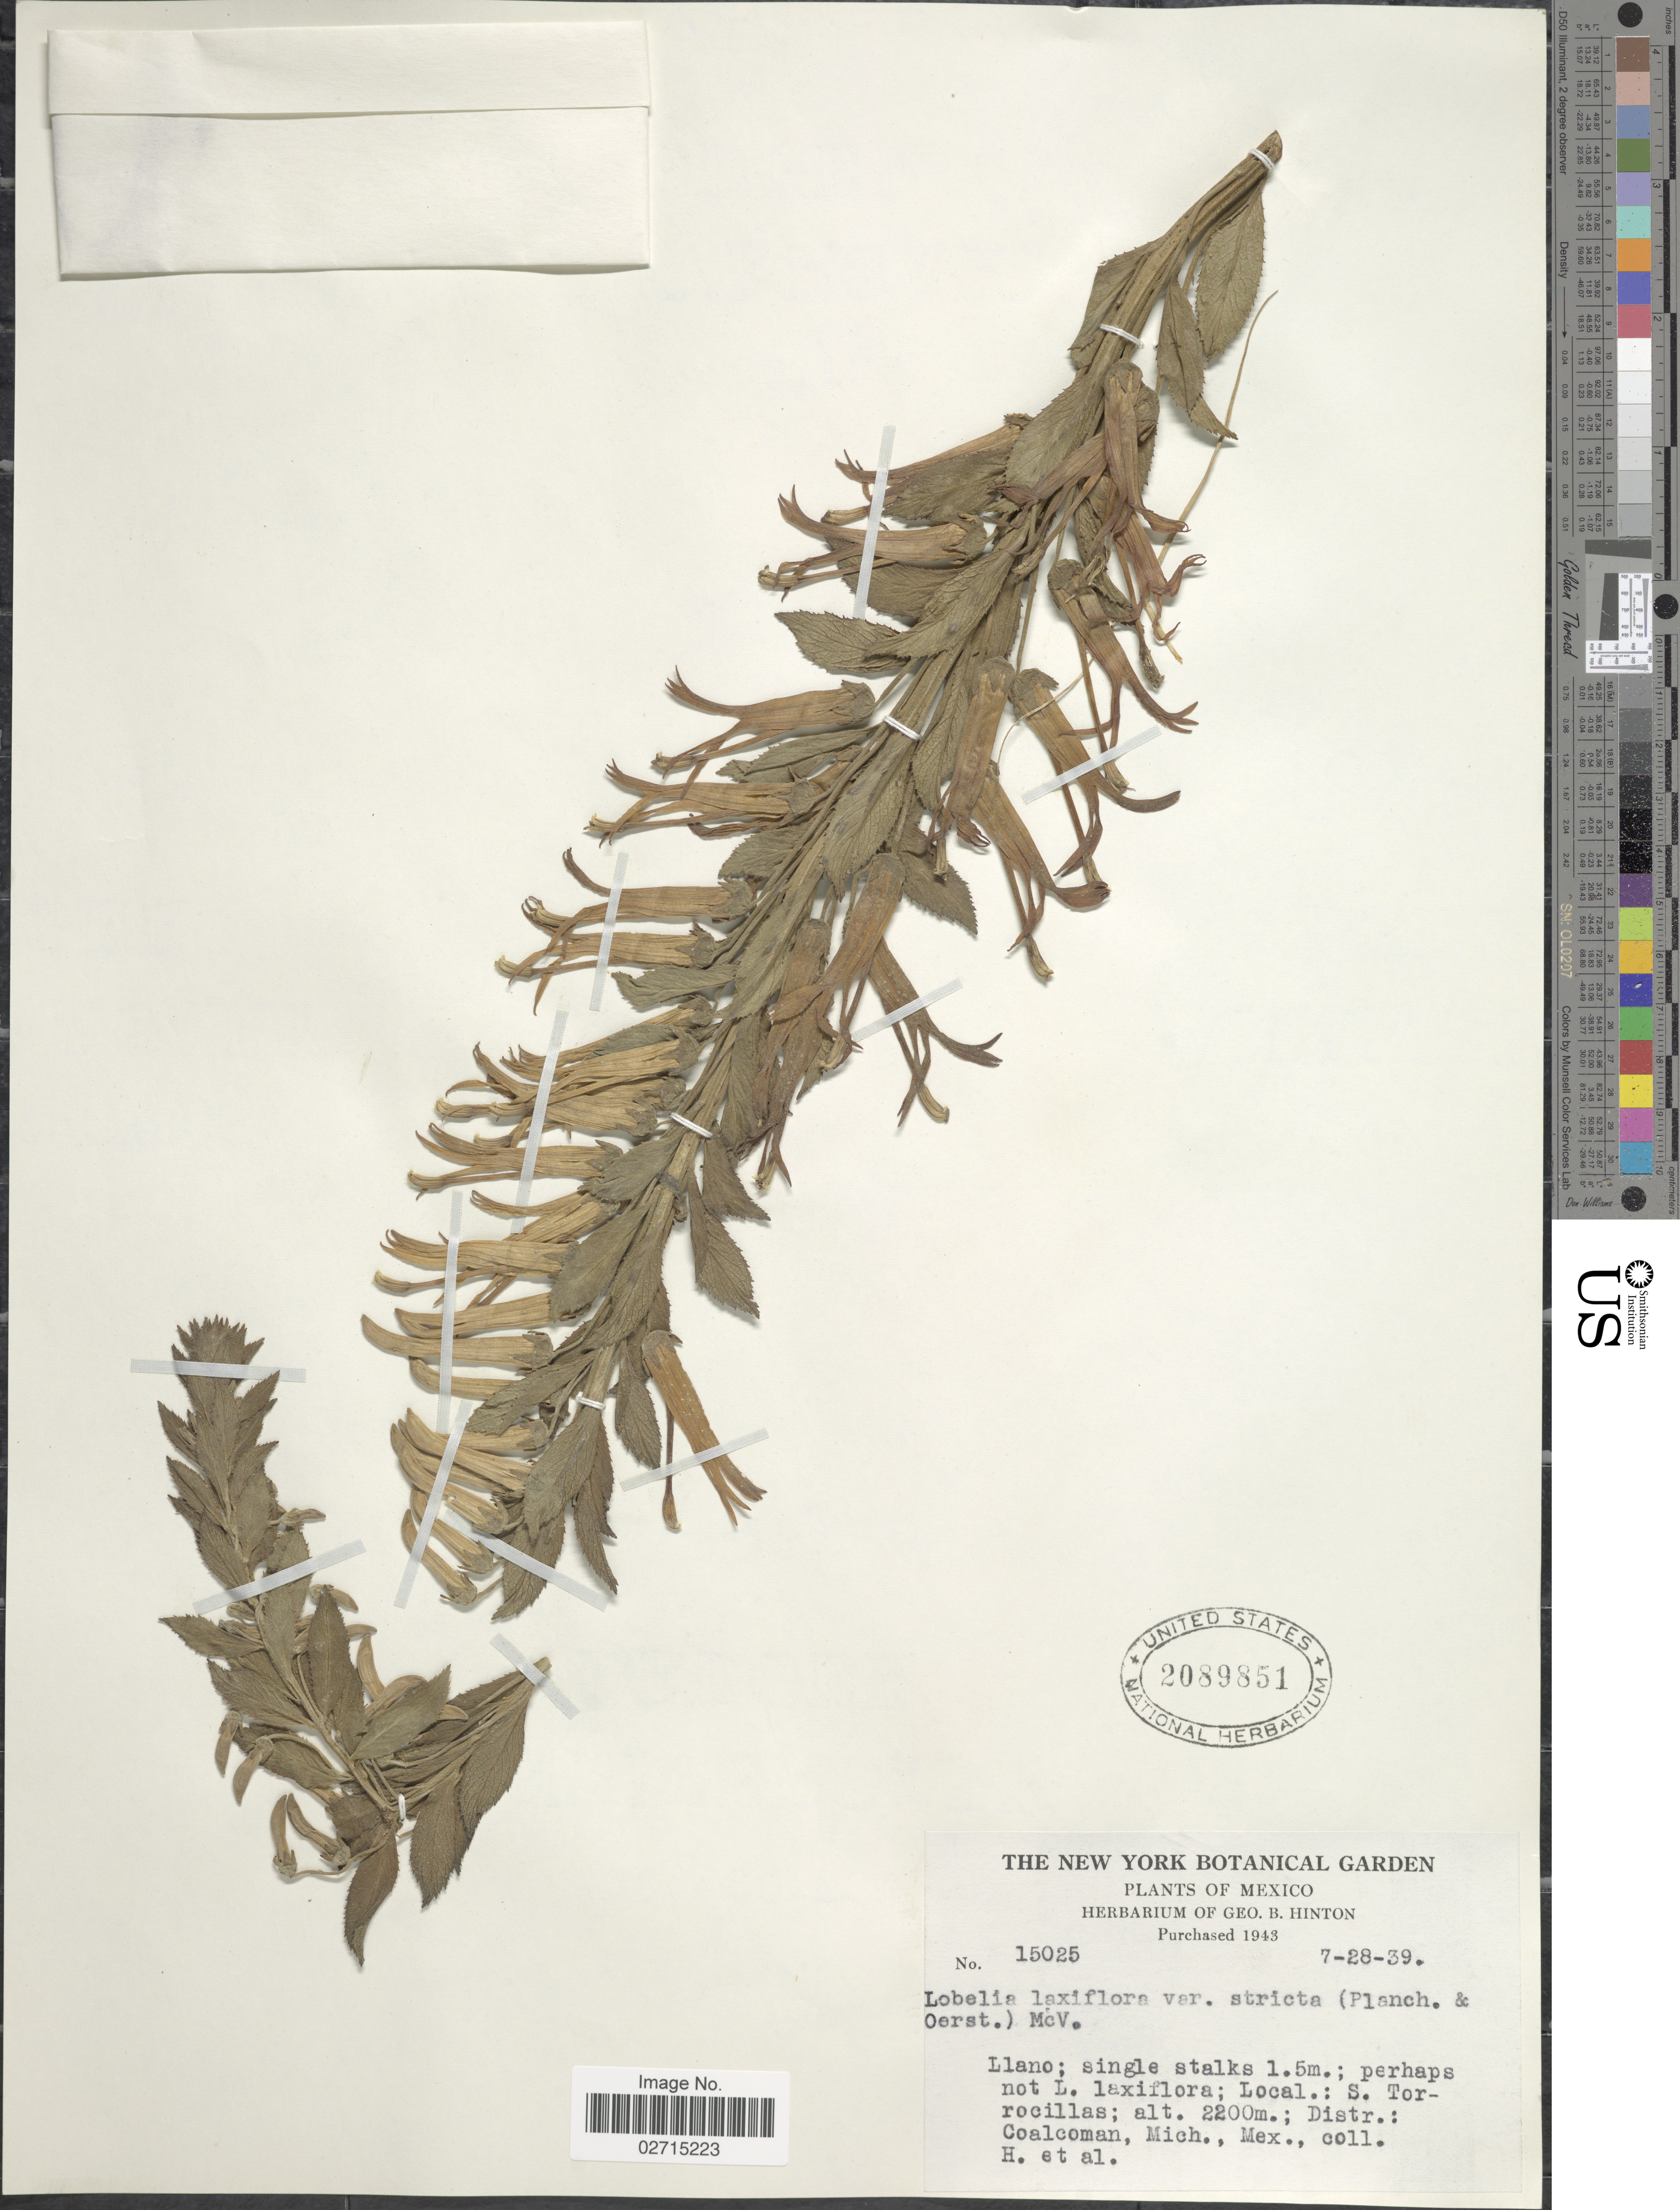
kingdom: Plantae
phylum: Tracheophyta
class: Magnoliopsida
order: Asterales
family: Campanulaceae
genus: Lobelia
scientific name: Lobelia laxiflora var. stricta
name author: (Planch. & Oerst.) McVaugh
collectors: G. B. Hinton & et al.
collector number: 15025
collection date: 1939-07-28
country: Mexico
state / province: Michoacán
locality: S. Torrocillas; Distr.: Coalcoman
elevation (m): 2200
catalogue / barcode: US 2089851